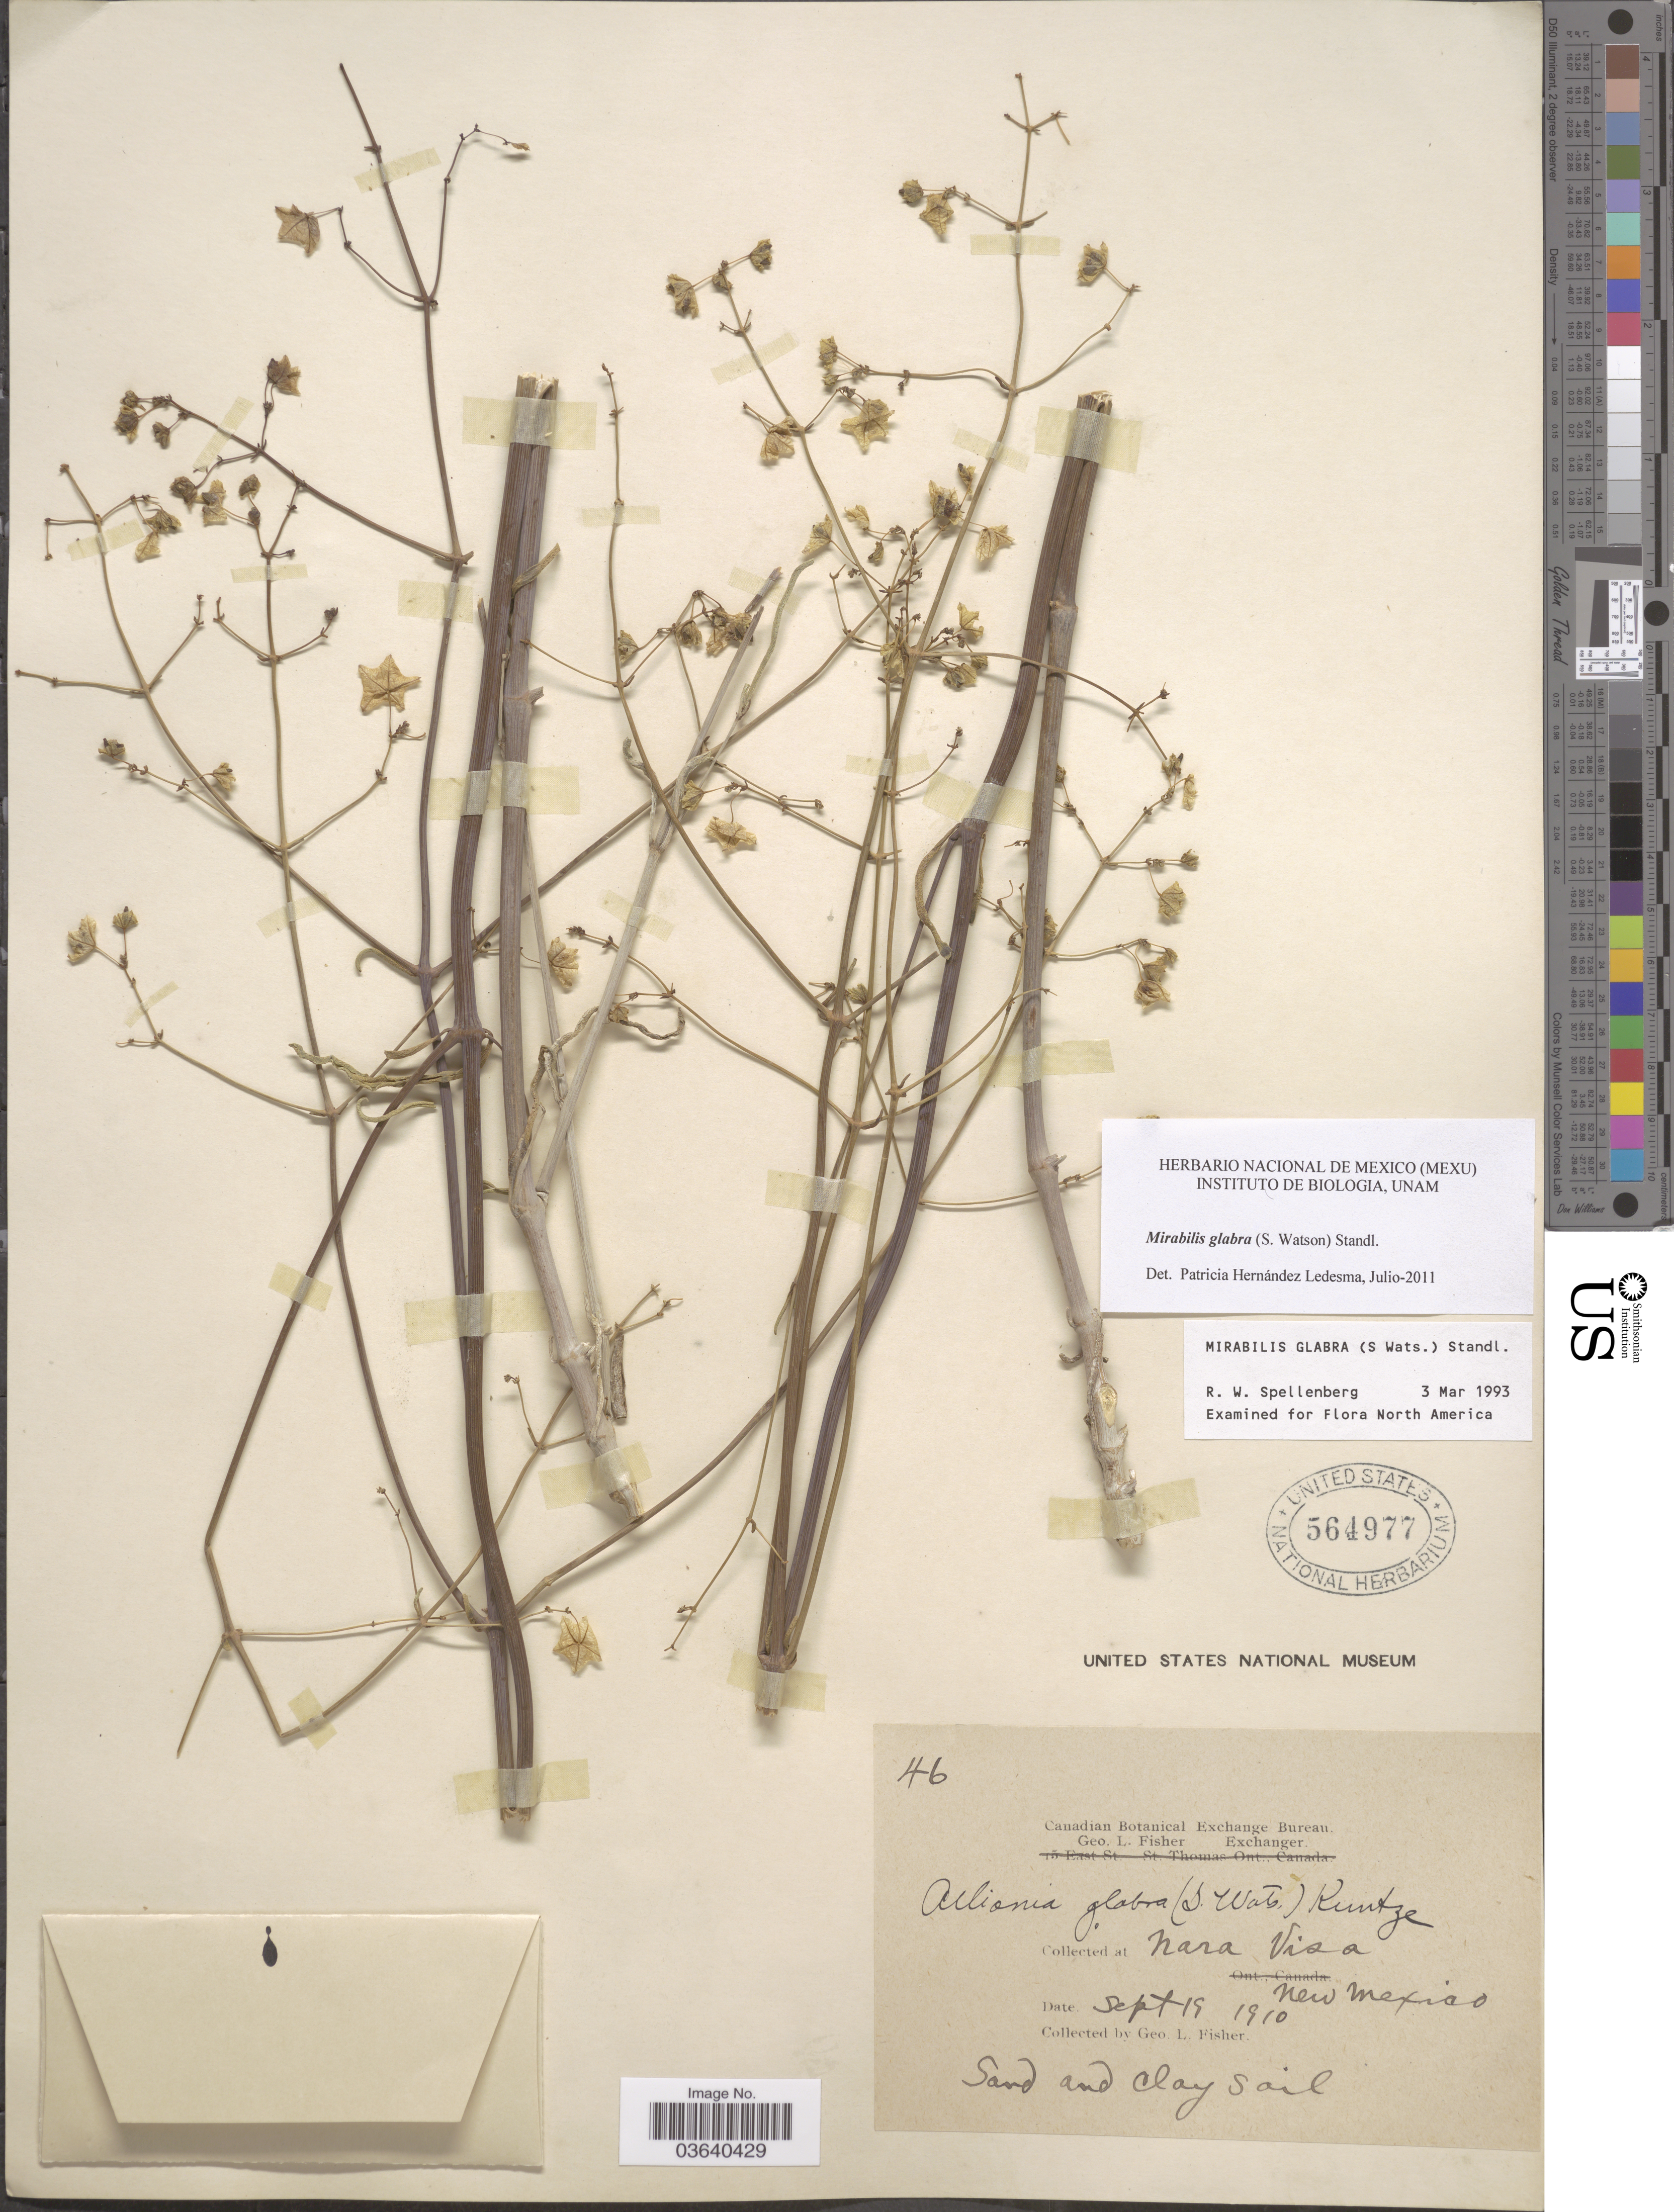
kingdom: Plantae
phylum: Tracheophyta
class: Magnoliopsida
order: Caryophyllales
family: Nyctaginaceae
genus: Mirabilis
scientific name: Mirabilis glabra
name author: (S. Watson) Standl.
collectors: G. L. Fisher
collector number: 46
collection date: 1910-09-19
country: United States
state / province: New Mexico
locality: At Nara Visa.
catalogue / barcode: US 564977